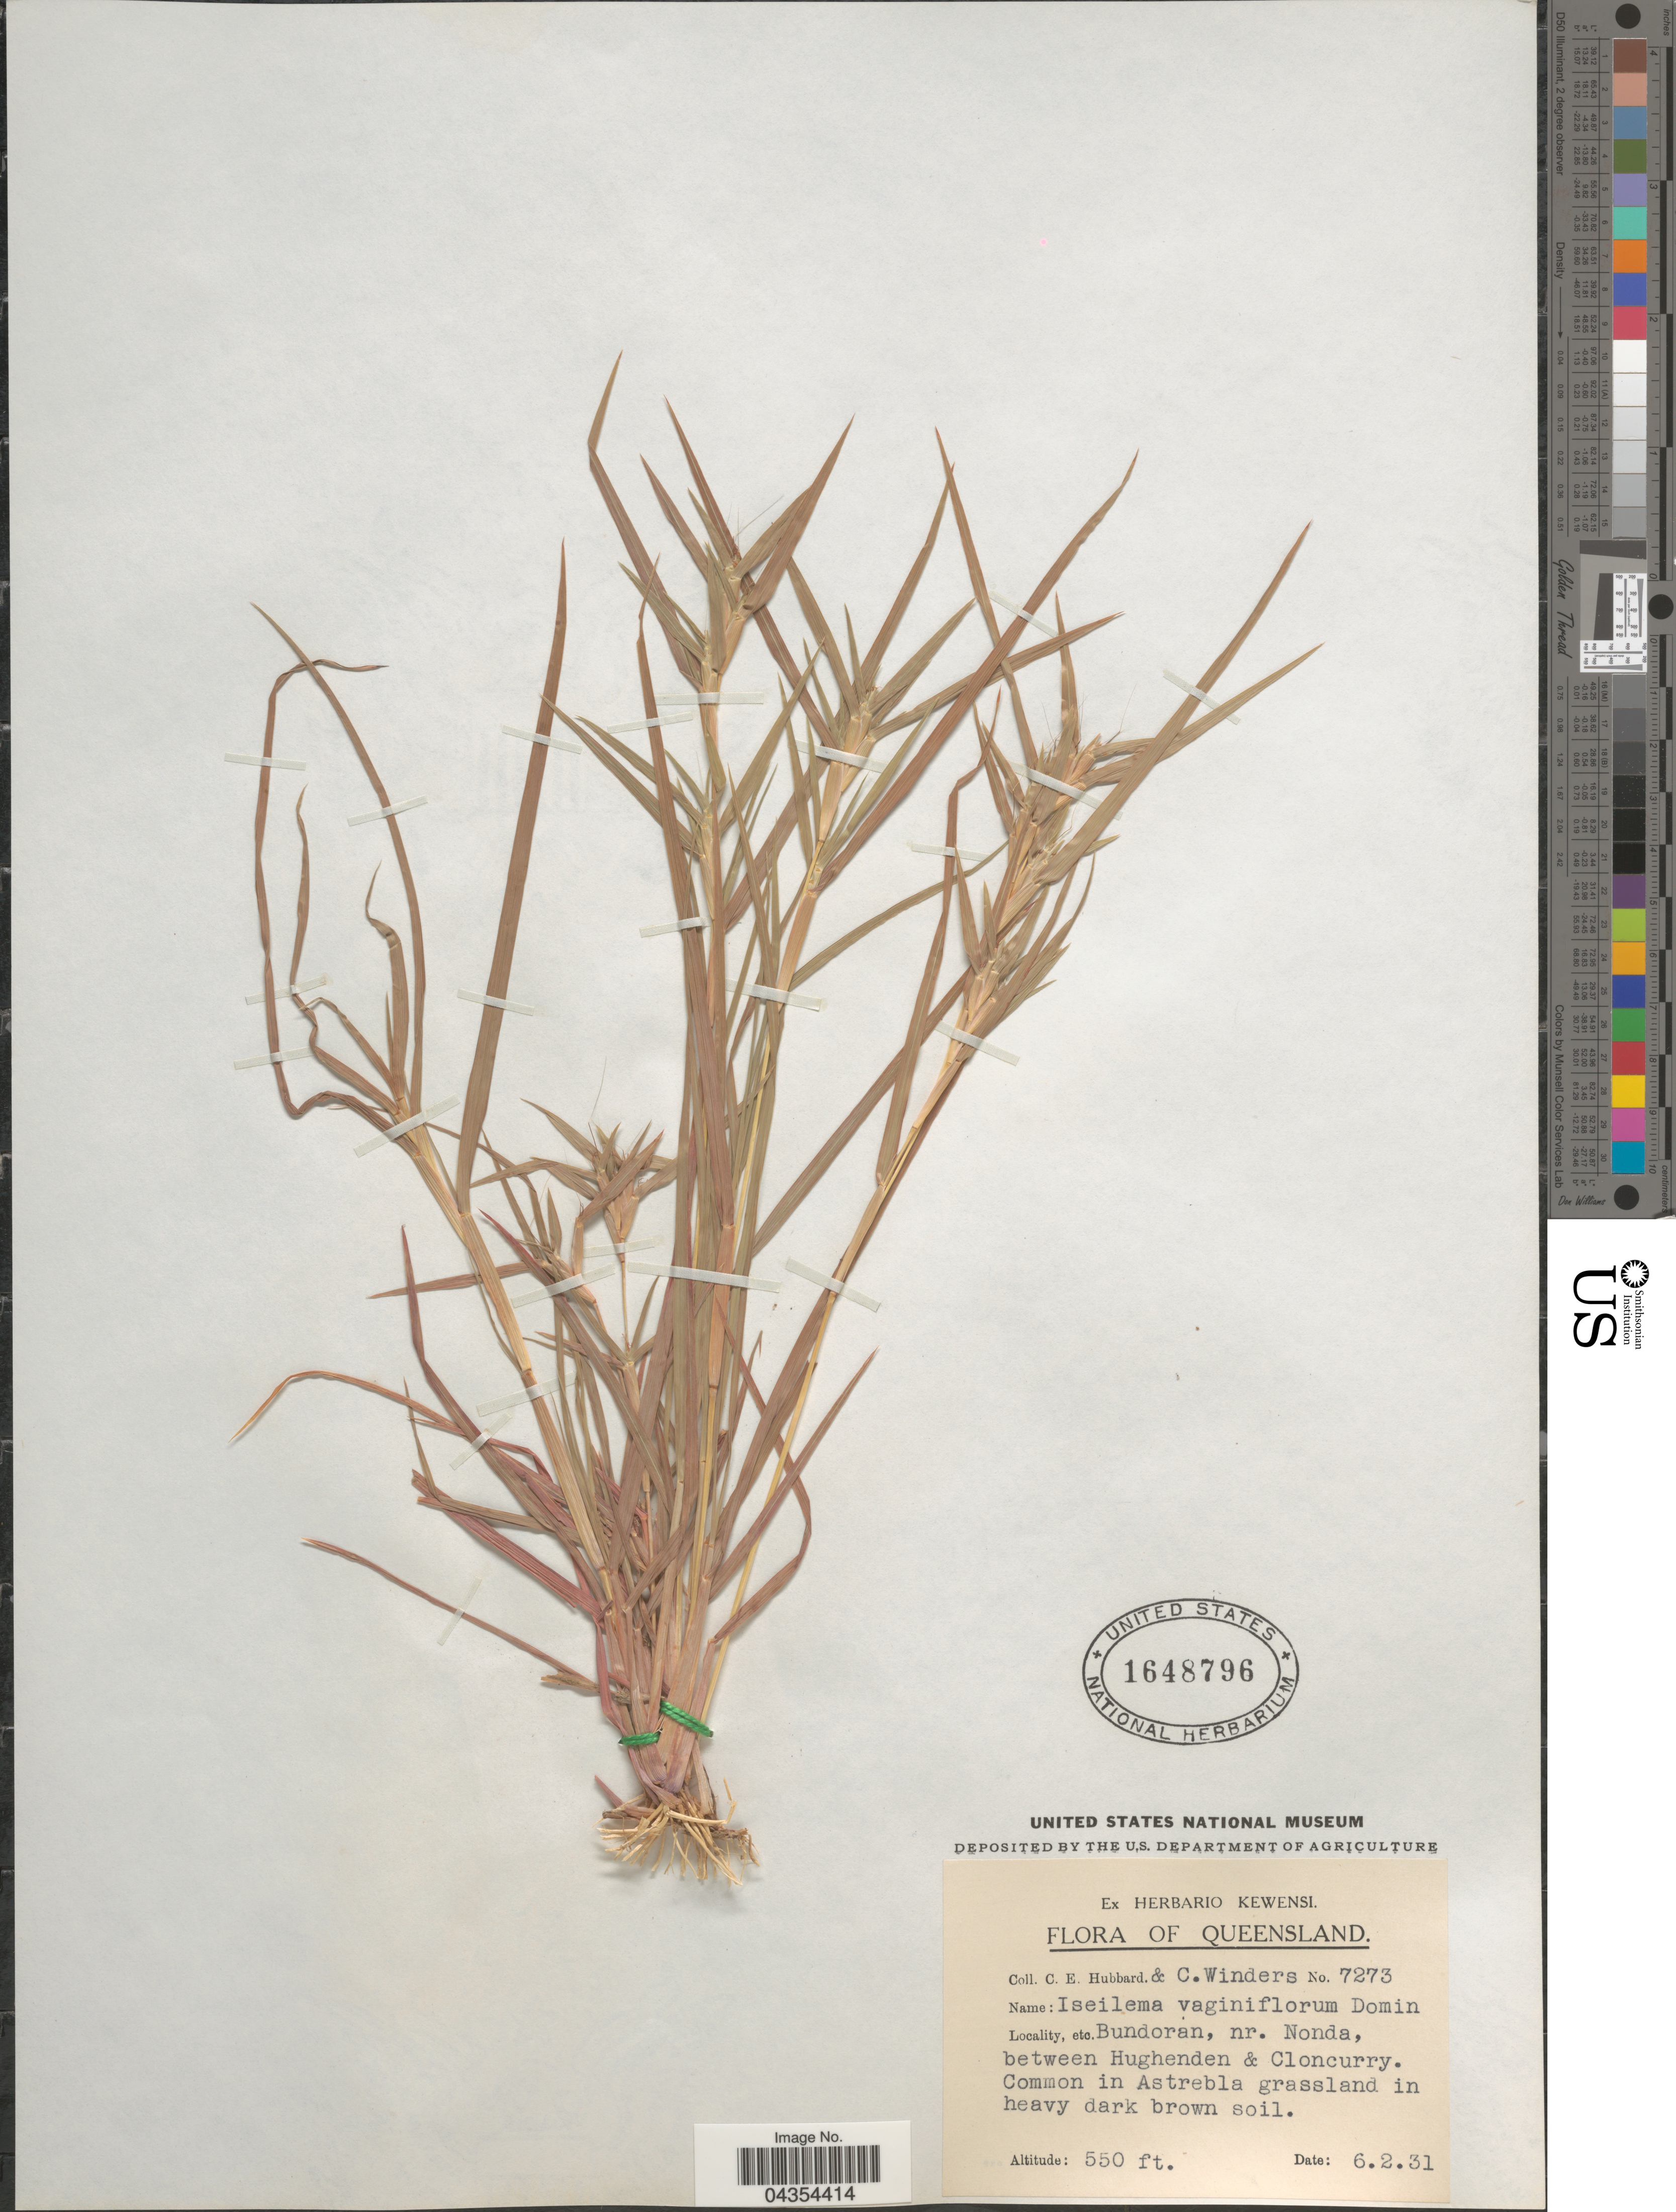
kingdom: Plantae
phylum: Tracheophyta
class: Liliopsida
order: Poales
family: Poaceae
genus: Iseilema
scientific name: Iseilema vaginiflorum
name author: Domin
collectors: C. E. Hubbard & C. Winders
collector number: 7273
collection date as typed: Transcribed d/m/y: 6/2/31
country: Australia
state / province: Queensland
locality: Bundoran, nr. Nonda, between Hughenden & Cloncurry.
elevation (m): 168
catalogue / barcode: US 1648796